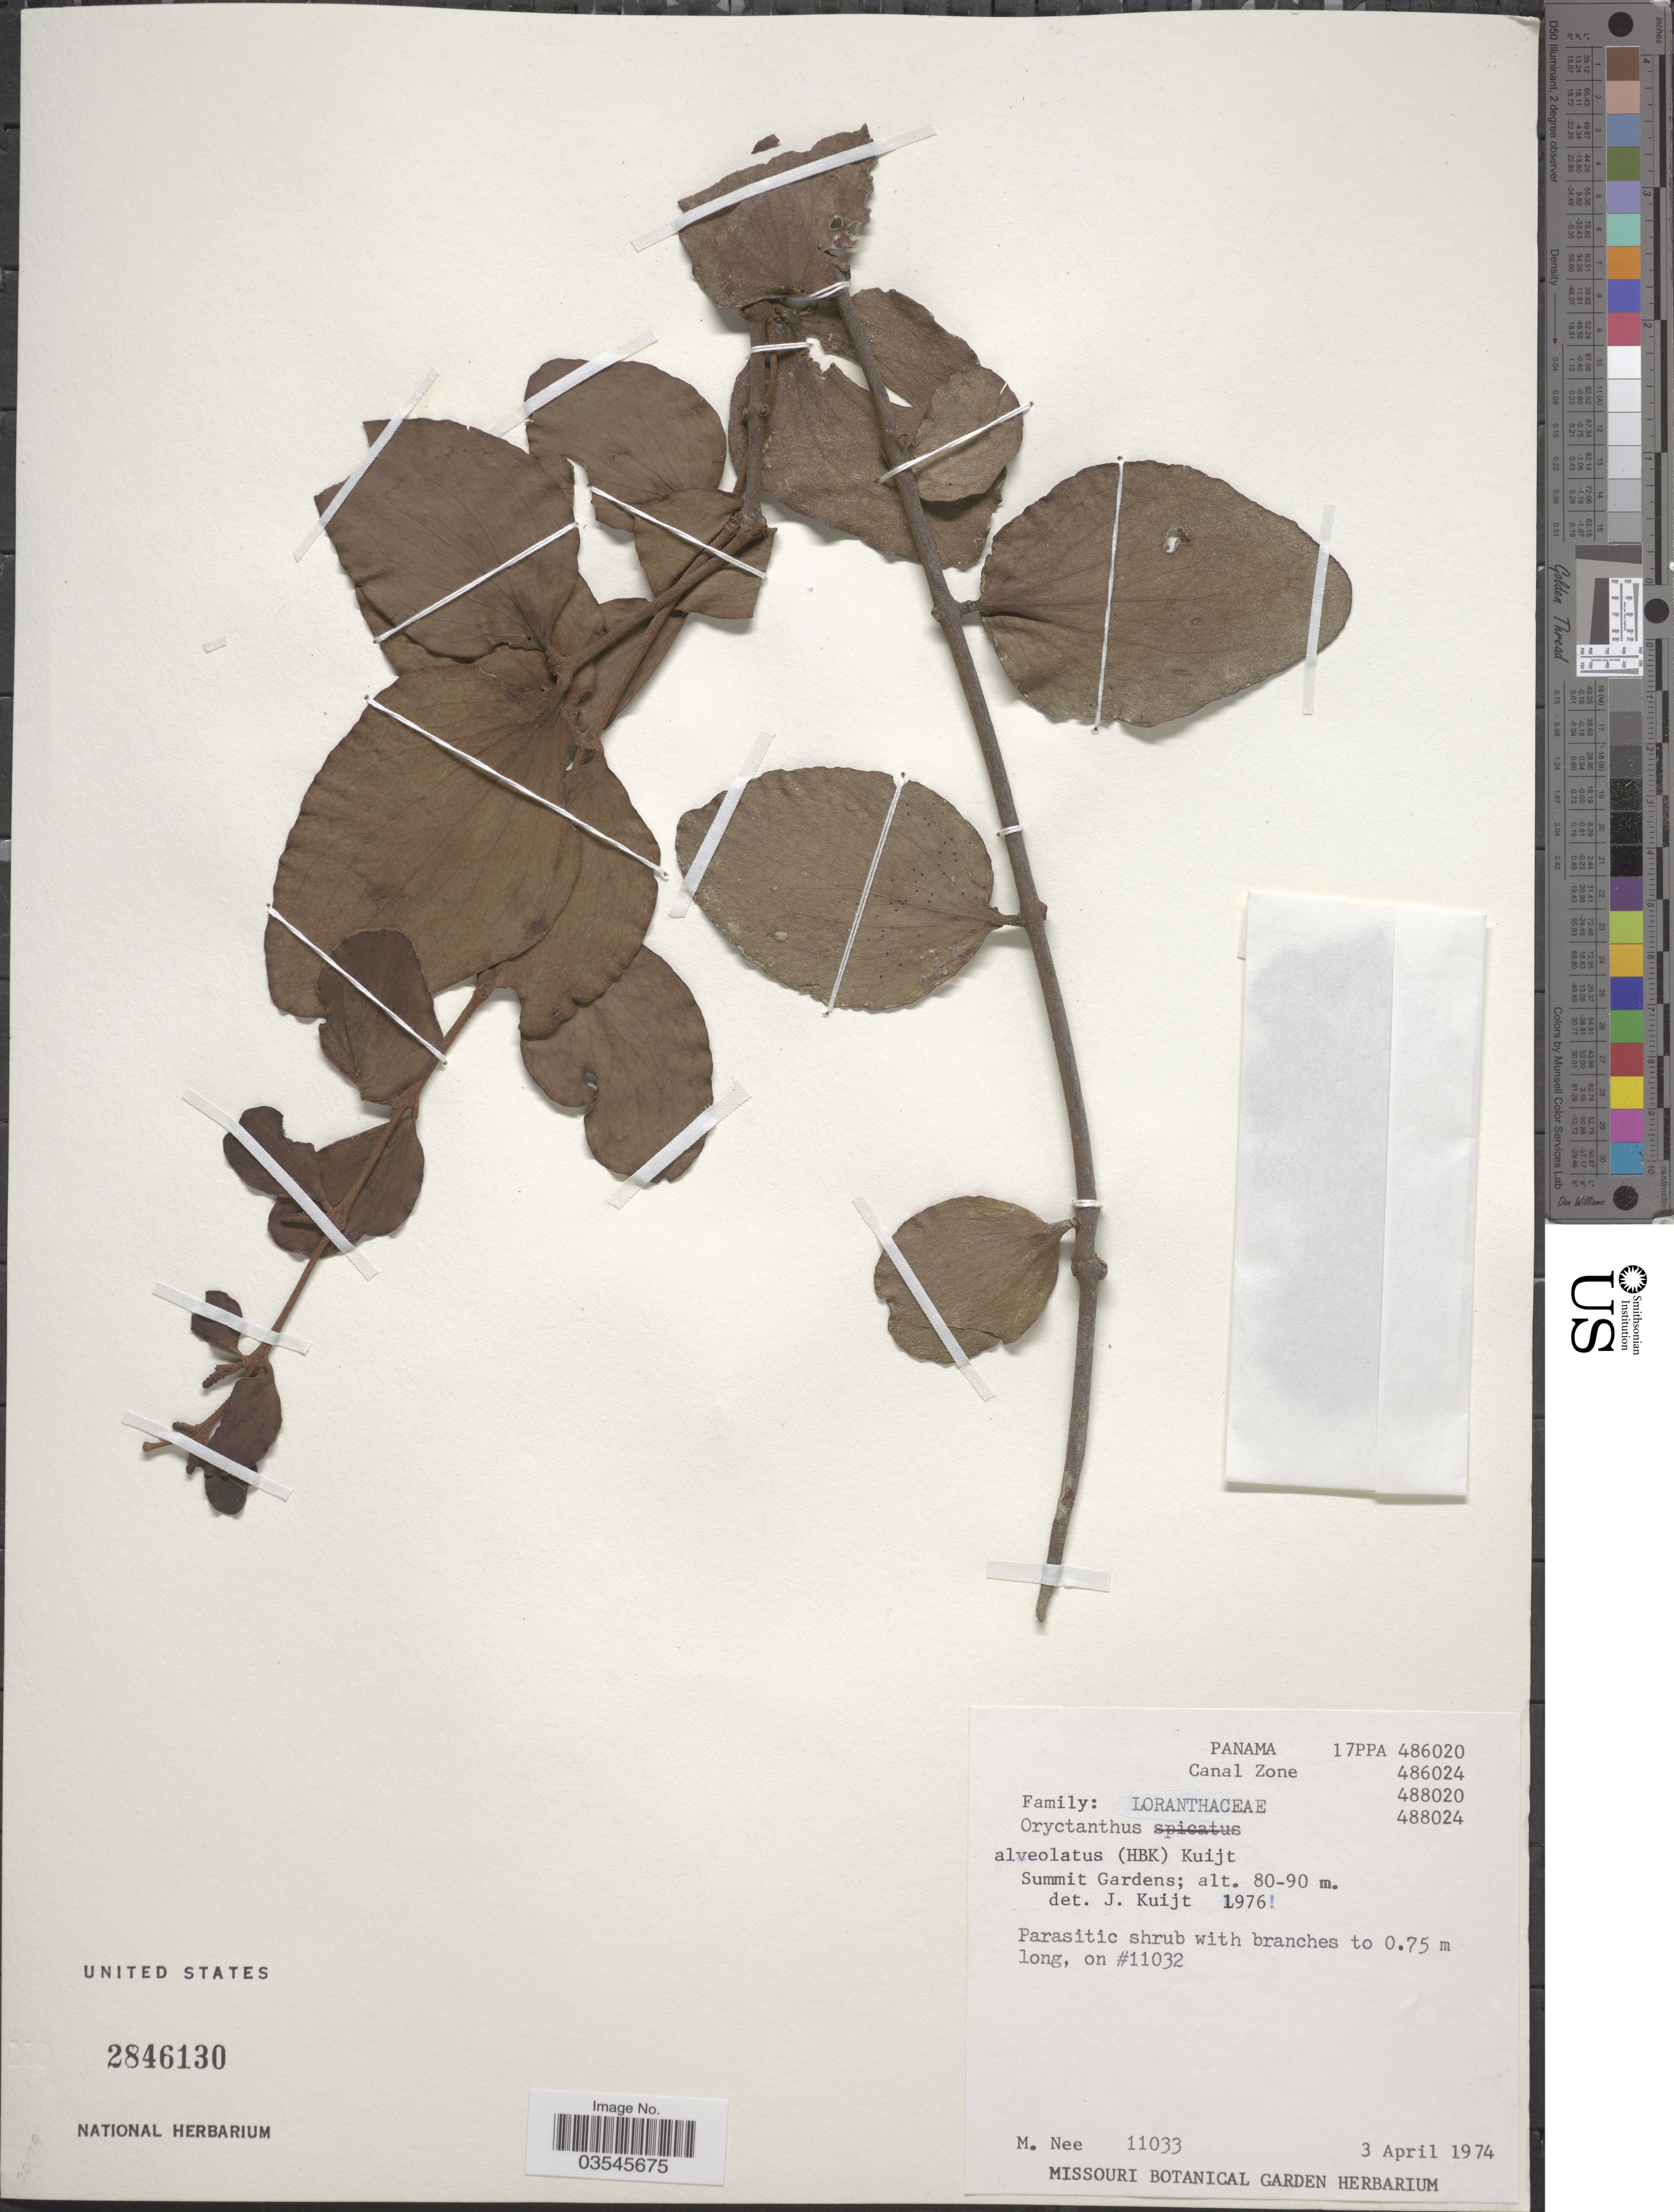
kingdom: Plantae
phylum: Tracheophyta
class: Magnoliopsida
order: Santalales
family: Loranthaceae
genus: Oryctanthus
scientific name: Oryctanthus alveolatus subsp. alveolatus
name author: (Kunth) Kuijt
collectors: M. Nee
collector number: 11033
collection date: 1974-04-03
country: Panama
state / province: Colón / Panamá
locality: Canal Zone. Summit Gardens.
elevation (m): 80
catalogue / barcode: US 2846130